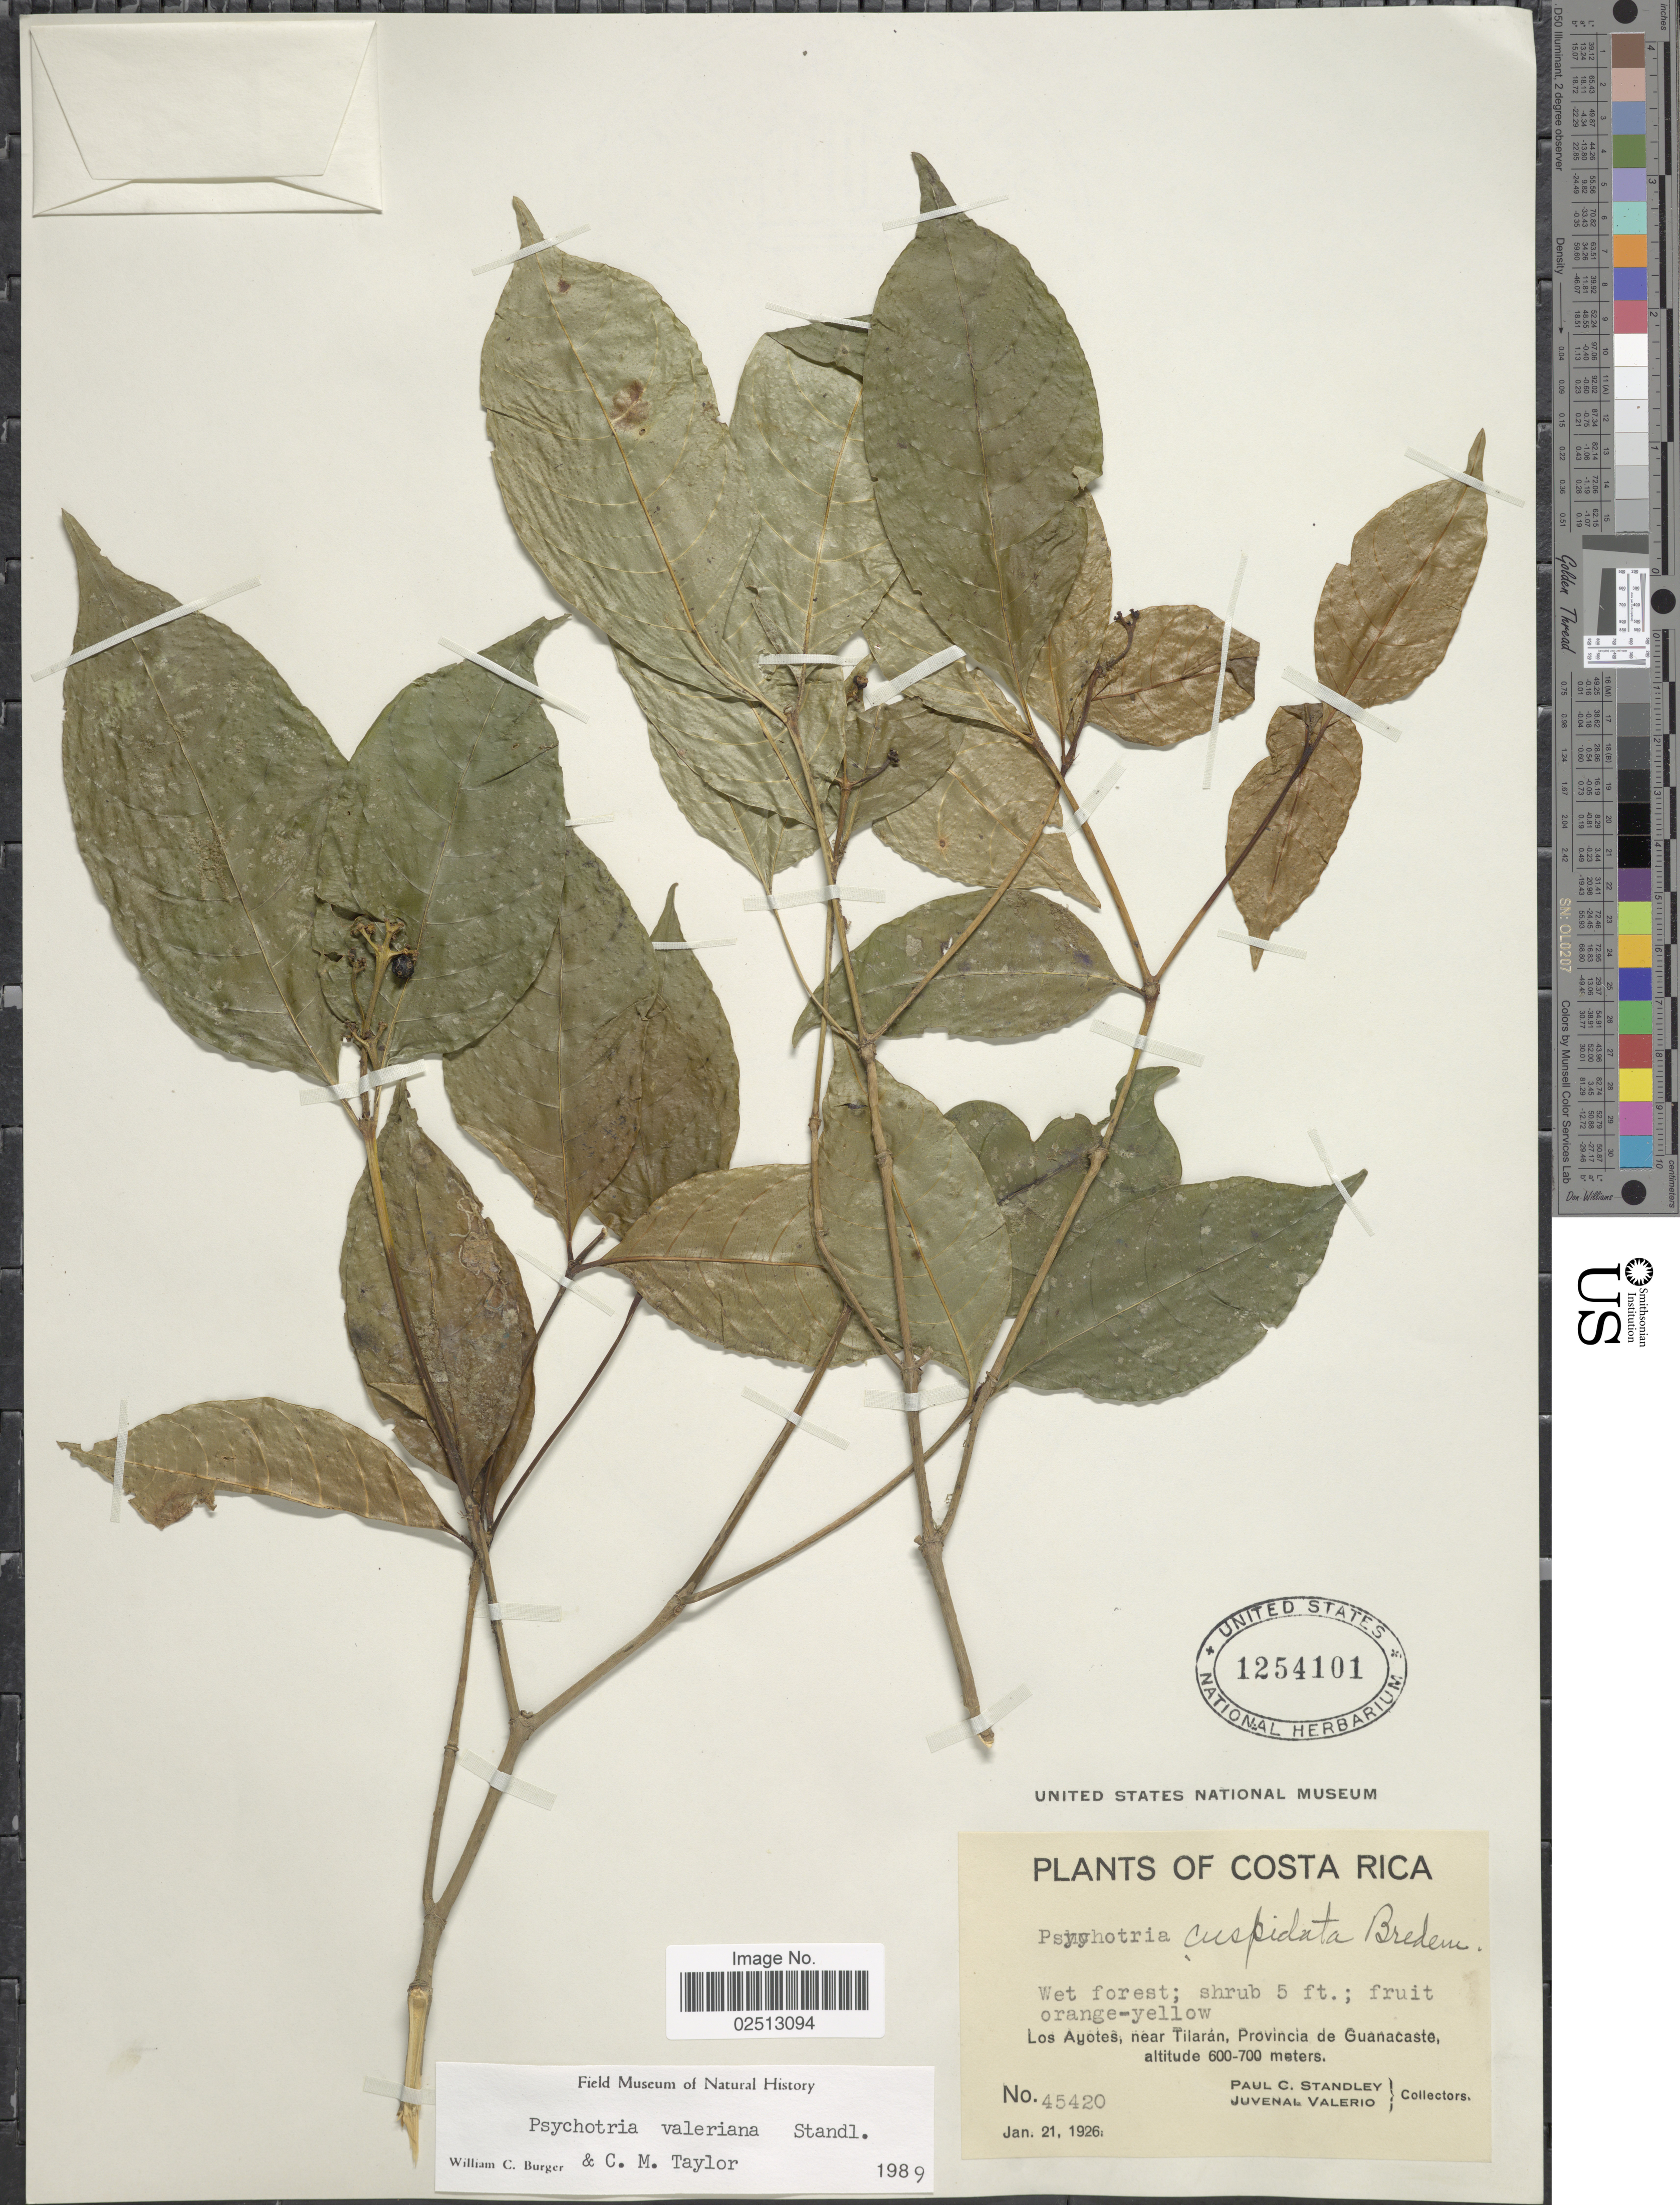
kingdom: Plantae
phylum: Tracheophyta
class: Magnoliopsida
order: Gentianales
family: Rubiaceae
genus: Psychotria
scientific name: Psychotria valeriana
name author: Standl.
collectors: P. C. Standley & J. Valerio R.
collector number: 45420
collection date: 1926-01-21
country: Costa Rica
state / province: Guanacaste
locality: Los Ayotes, near Tilarán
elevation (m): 600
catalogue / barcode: US 1254101